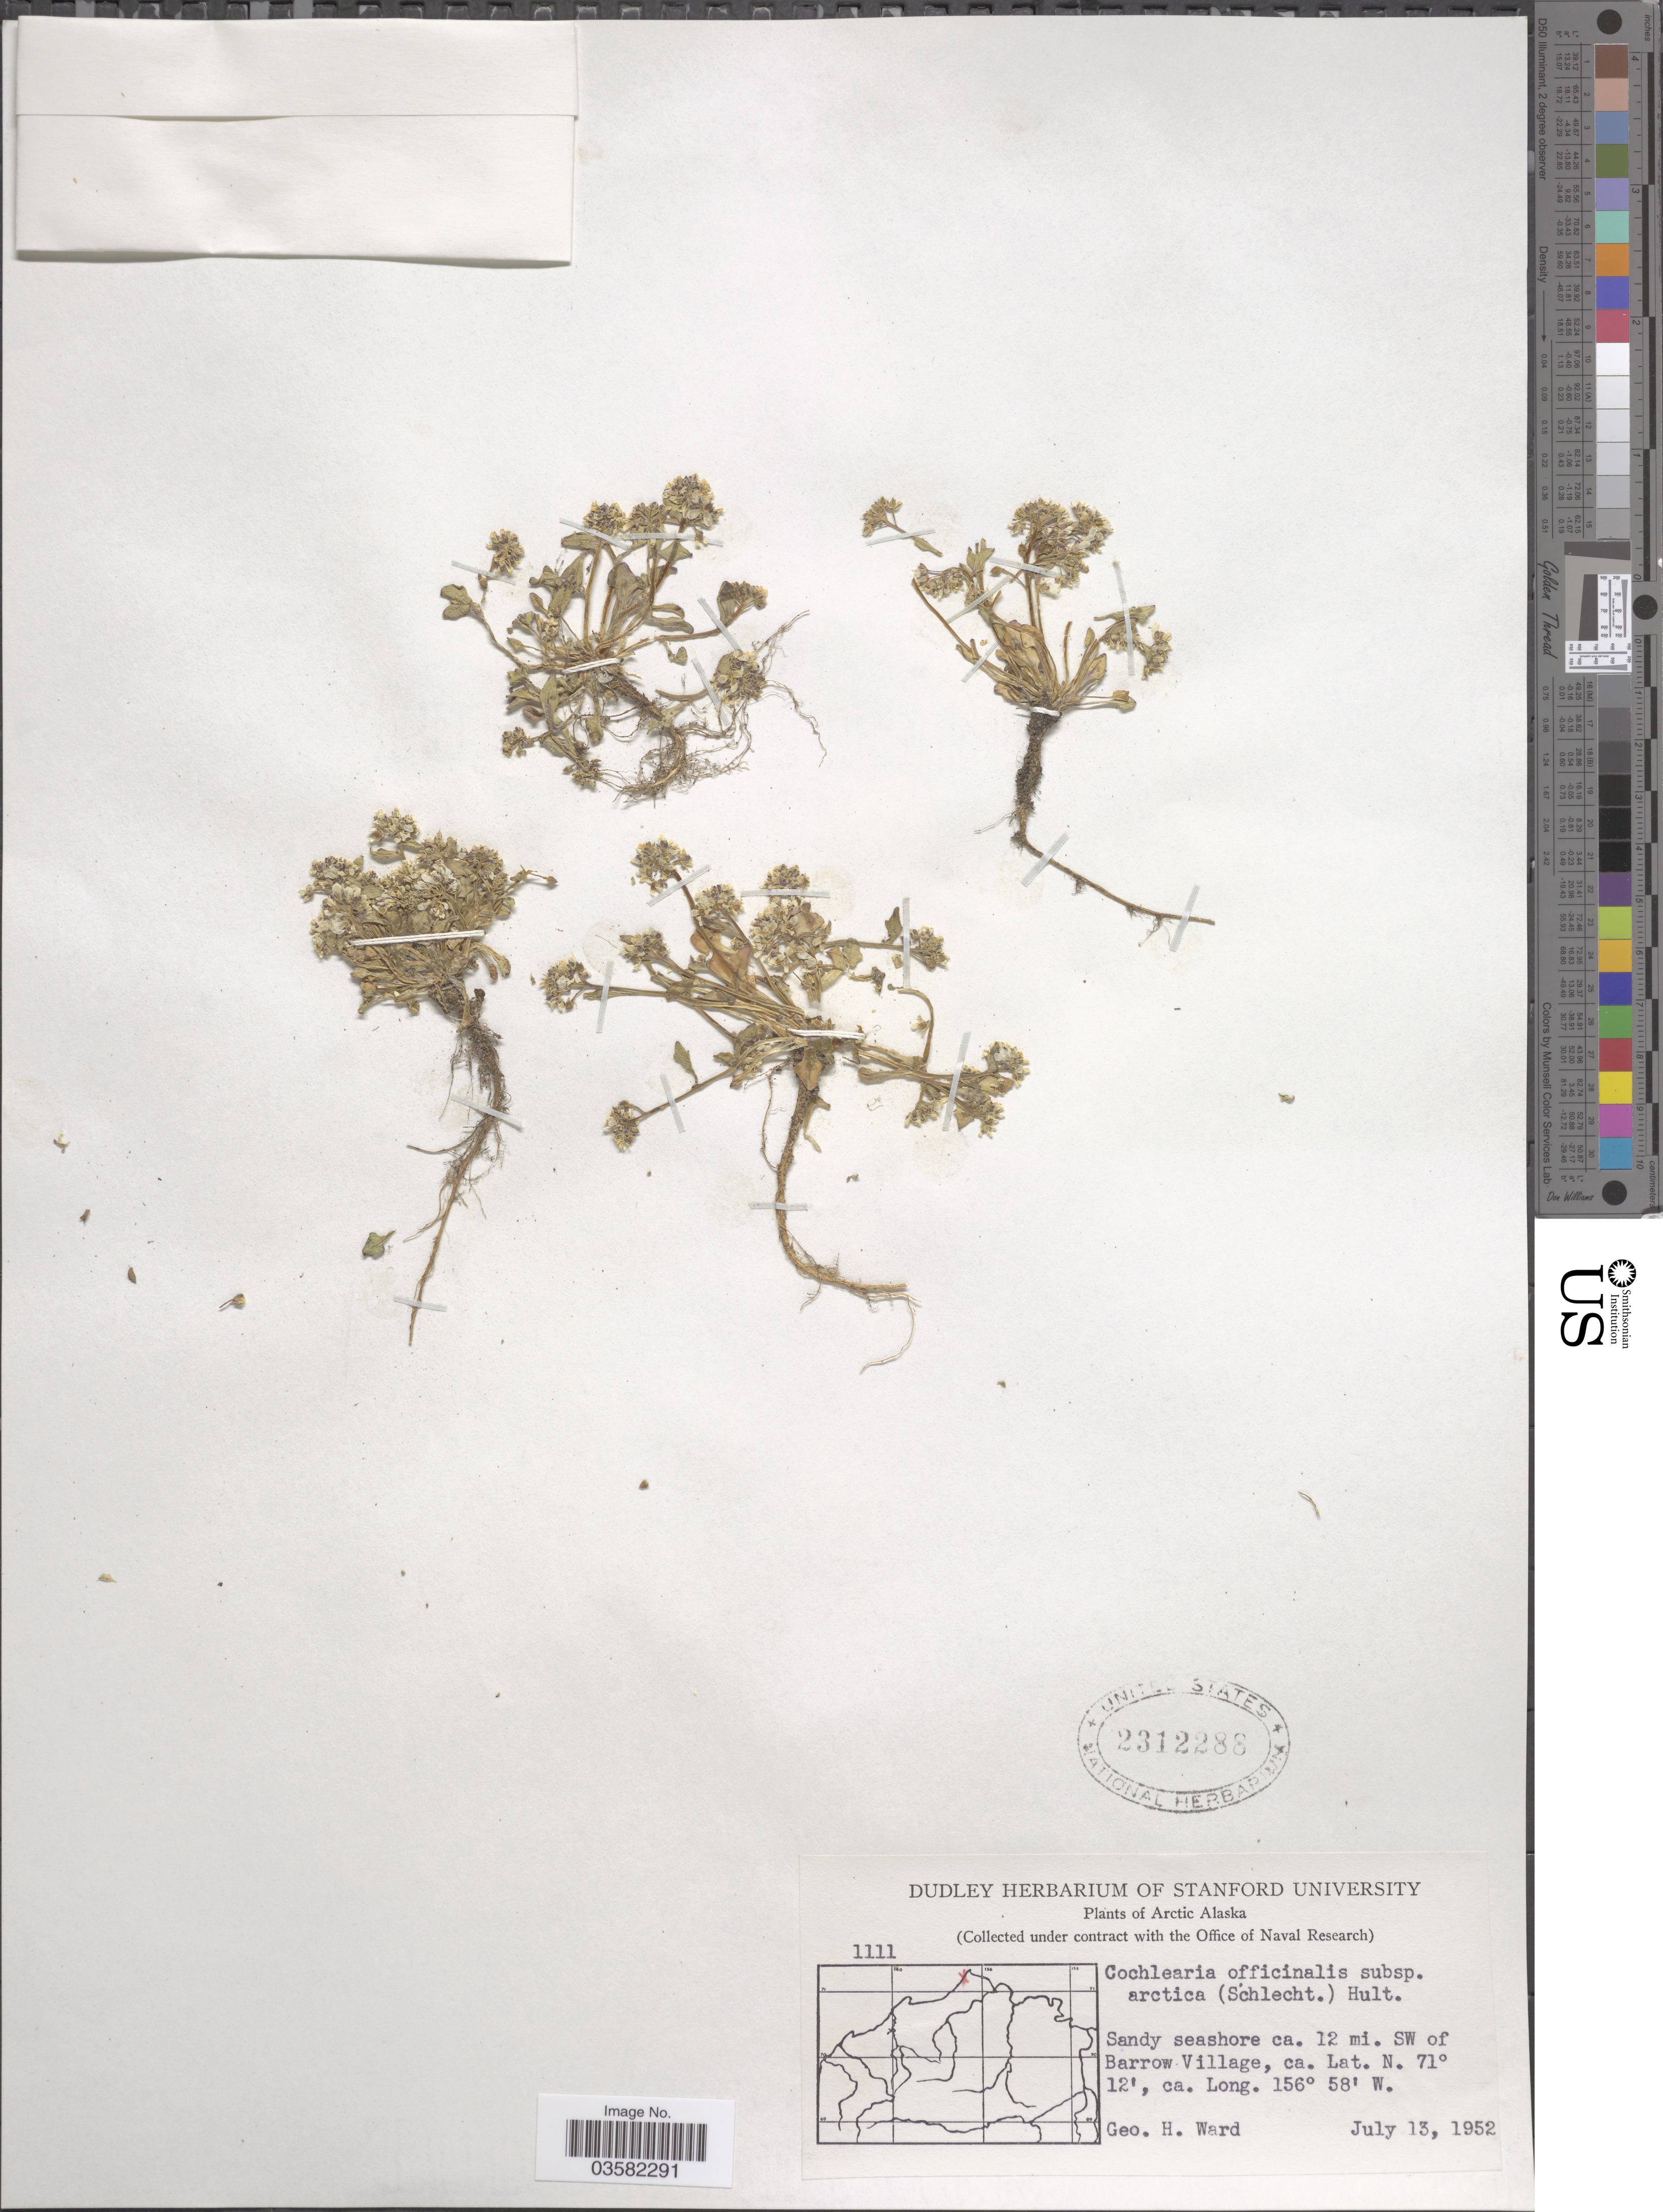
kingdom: Plantae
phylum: Tracheophyta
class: Magnoliopsida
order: Brassicales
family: Brassicaceae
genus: Cochlearia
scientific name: Cochlearia officinalis subsp. arctica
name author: (Schltdl. ex DC.) Hultén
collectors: G. H. Ward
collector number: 1111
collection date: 1952-07-13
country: United States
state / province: Alaska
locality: Arctic Alaska. Sandy seashore ca. 12 mi. SW of Barrow Village.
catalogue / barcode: US 2312288